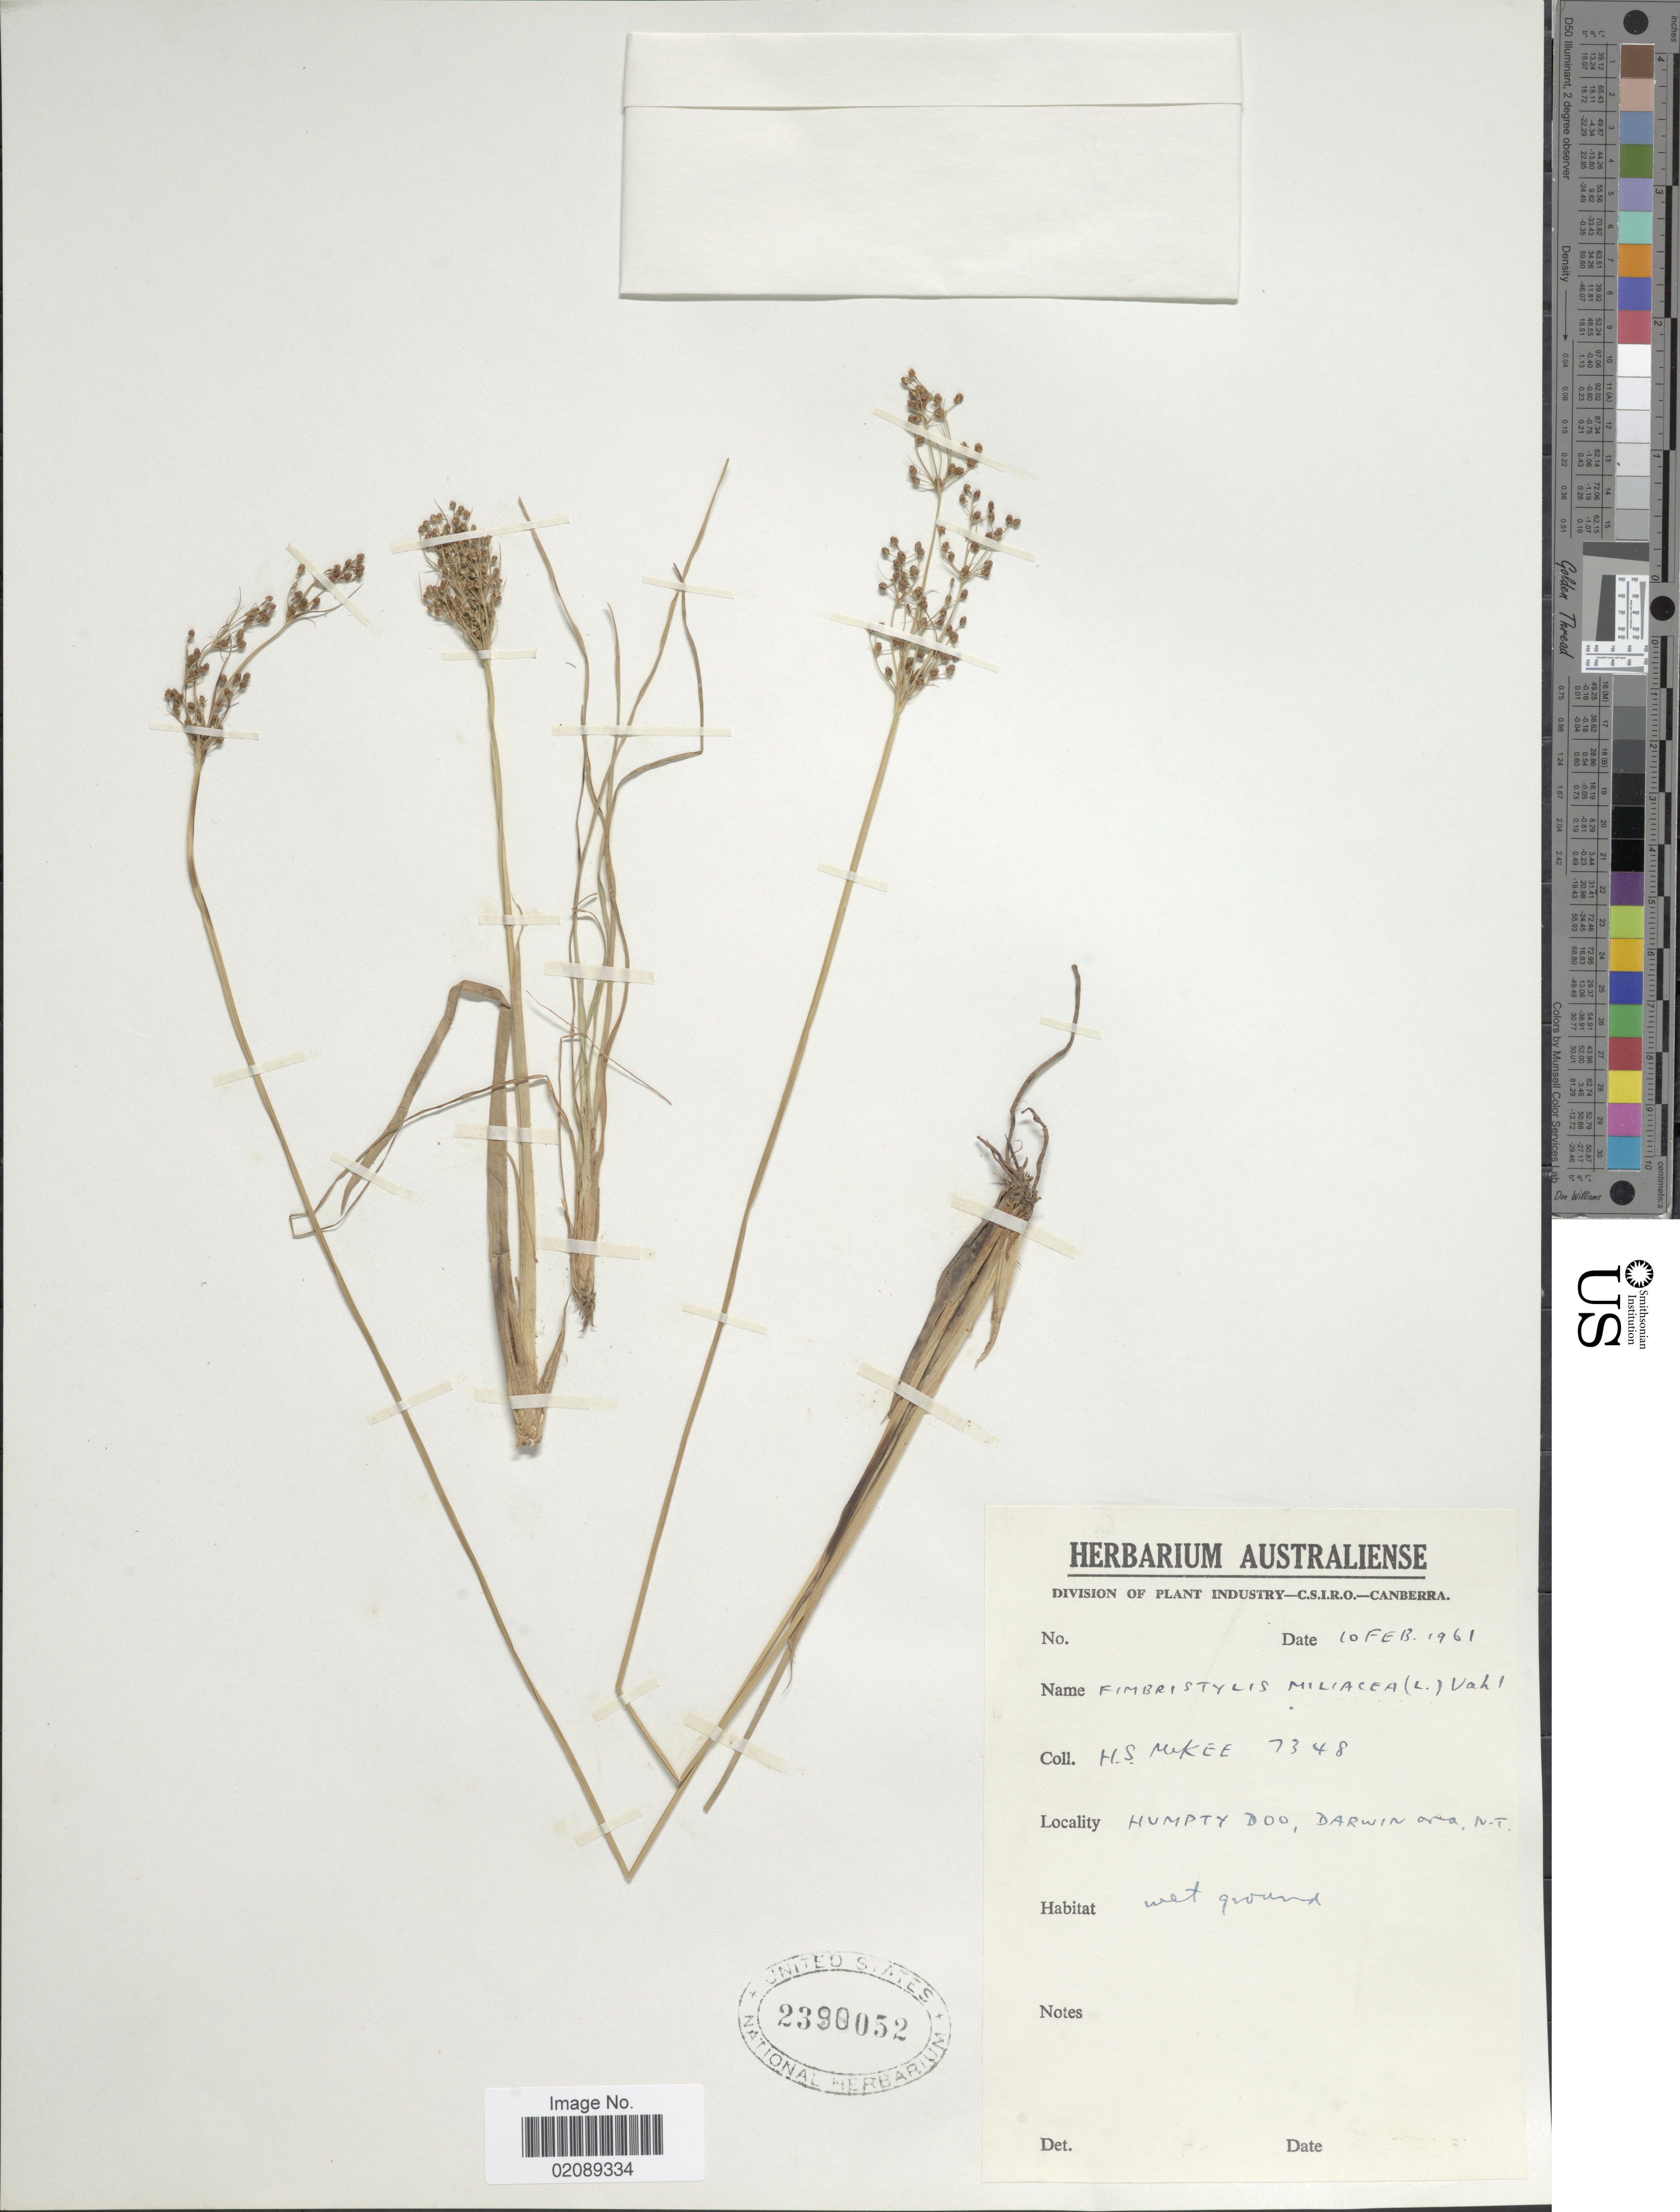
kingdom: Plantae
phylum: Tracheophyta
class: Liliopsida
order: Poales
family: Cyperaceae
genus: Fimbristylis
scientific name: Fimbristylis littoralis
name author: Gaudich.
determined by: Strong, M. T., (US), Smithsonian Institution - National Museum of Natural History (UNITED STATES)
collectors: H. S. McKee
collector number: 7348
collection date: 1961-02-10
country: Australia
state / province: Northern Territory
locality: Humpty Doo, Darwin area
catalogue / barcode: US 2390052